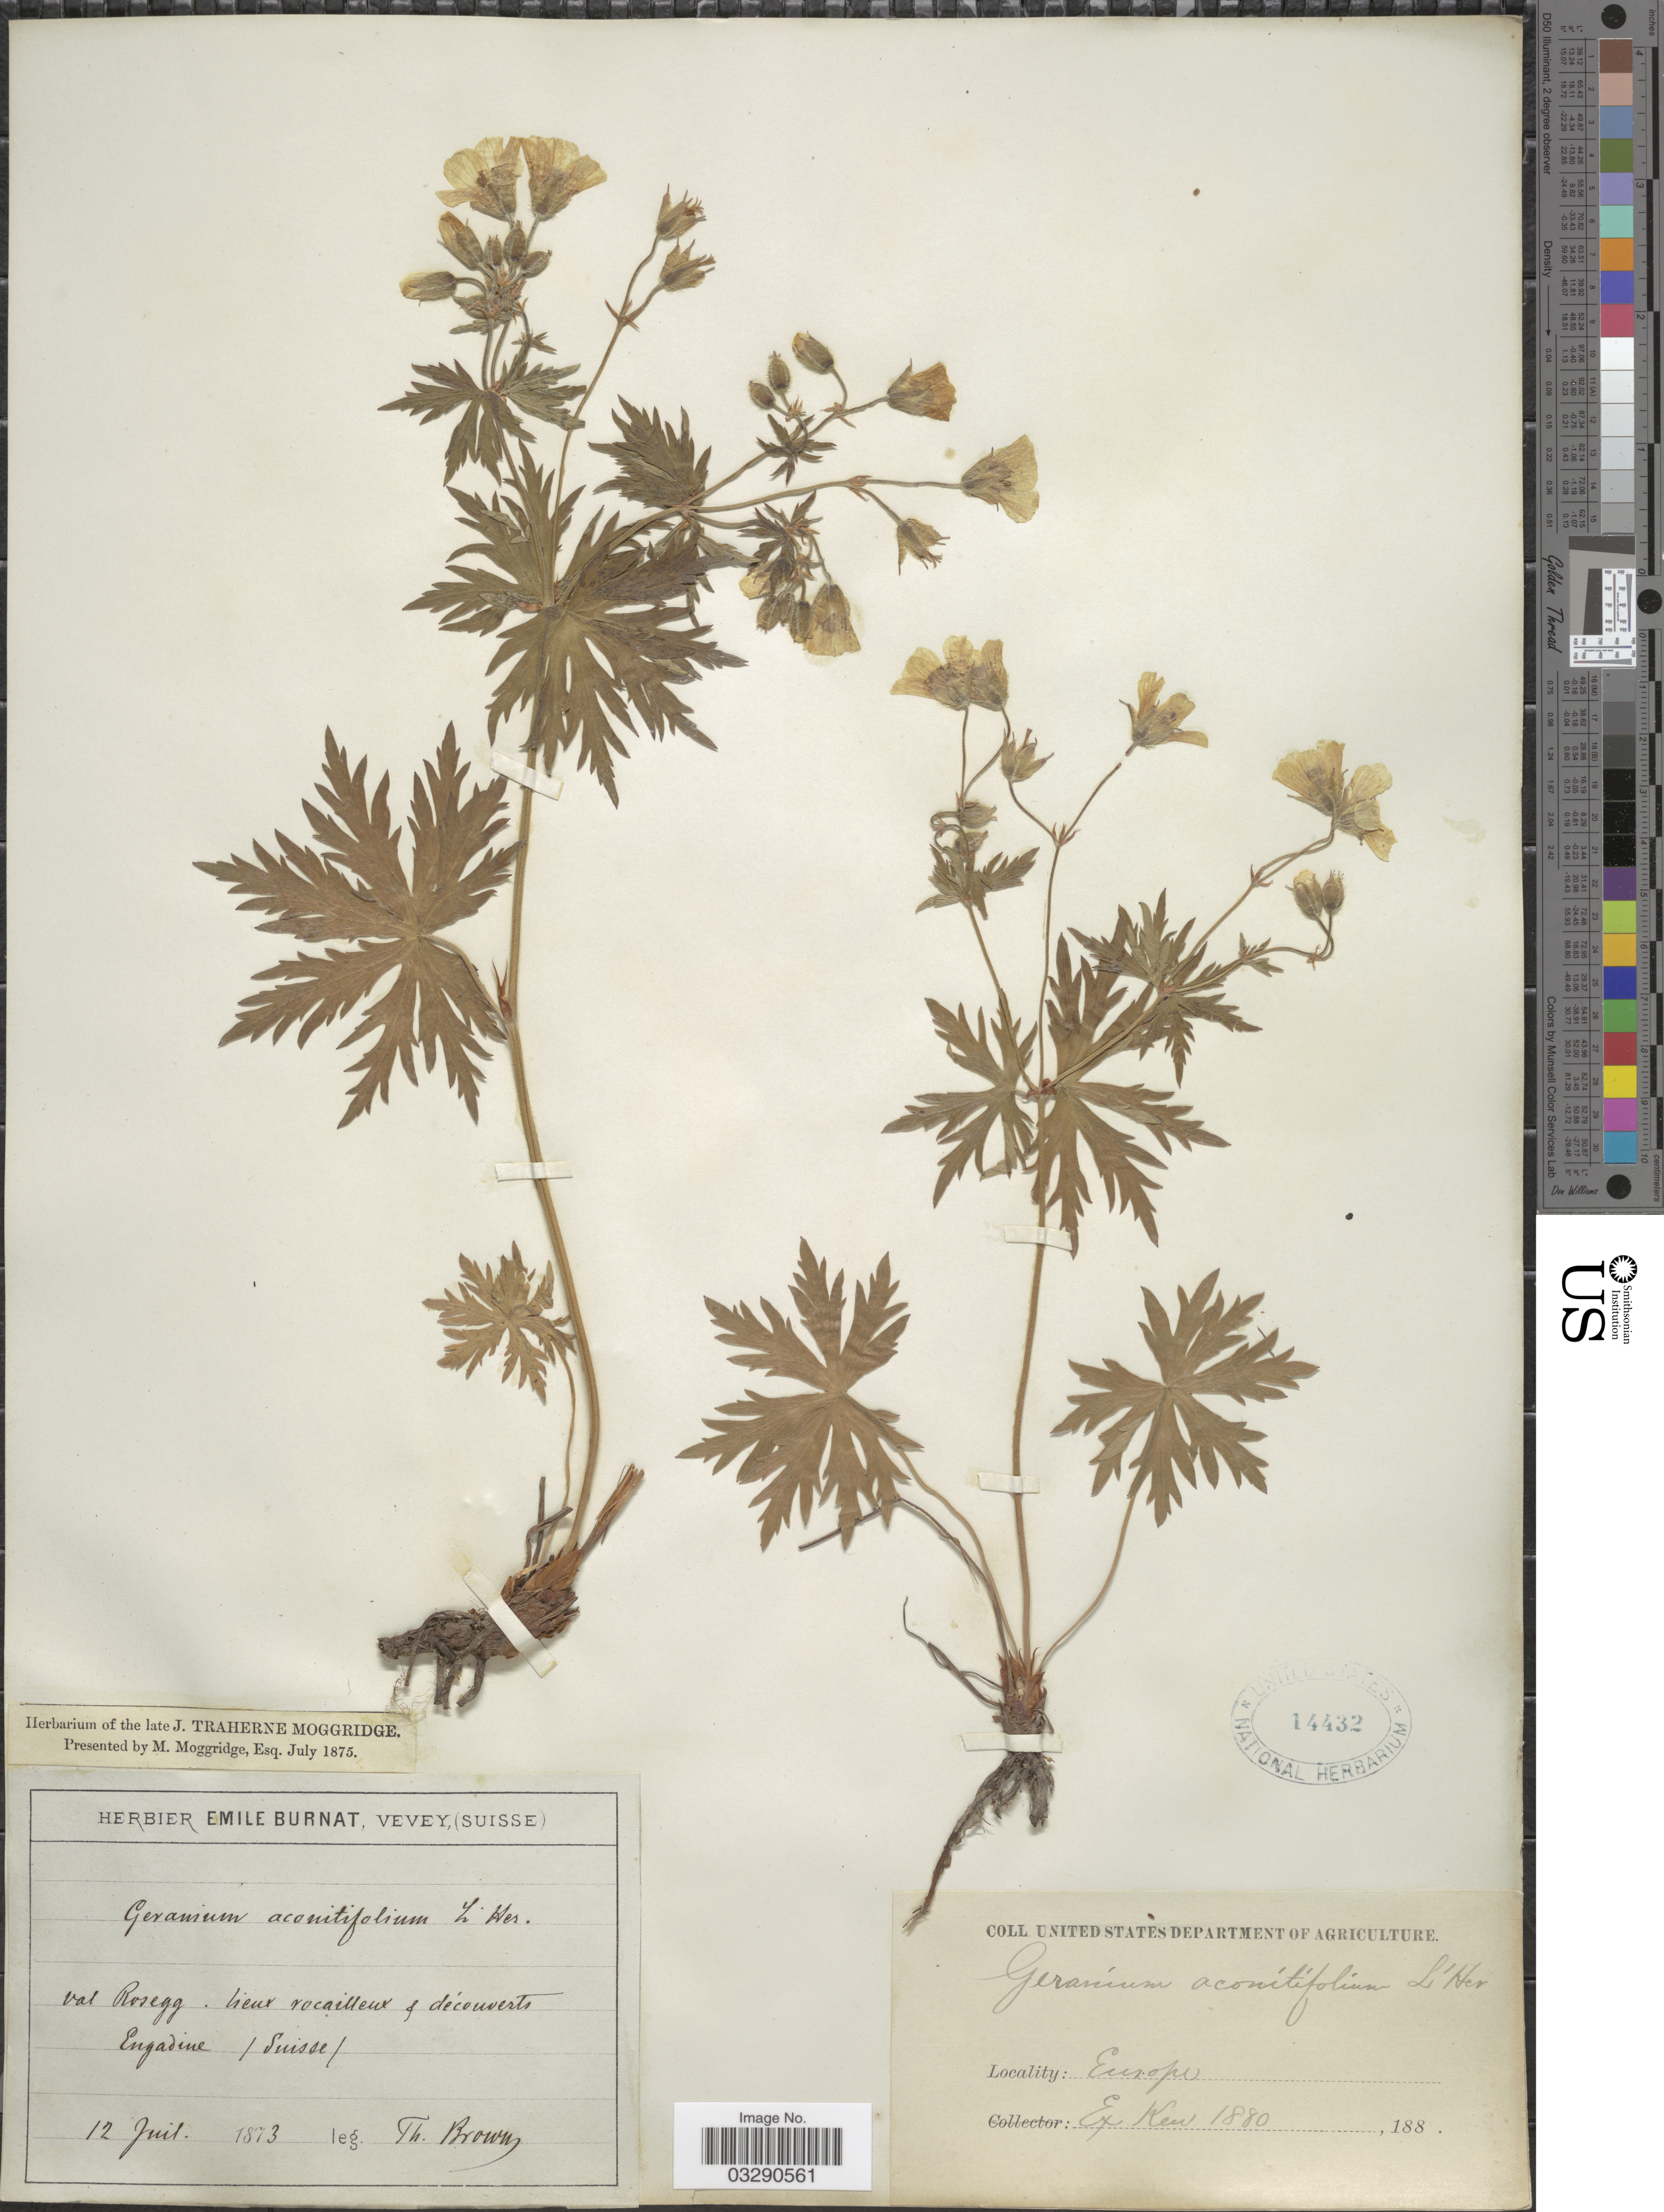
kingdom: Plantae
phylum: Tracheophyta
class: Magnoliopsida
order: Geraniales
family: Geraniaceae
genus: Geranium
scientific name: Geranium aconitifolium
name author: L'Hér.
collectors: T. Brown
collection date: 1873-07-12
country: Switzerland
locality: Val Rosegg. Engadine (Suisse).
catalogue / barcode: US 14432